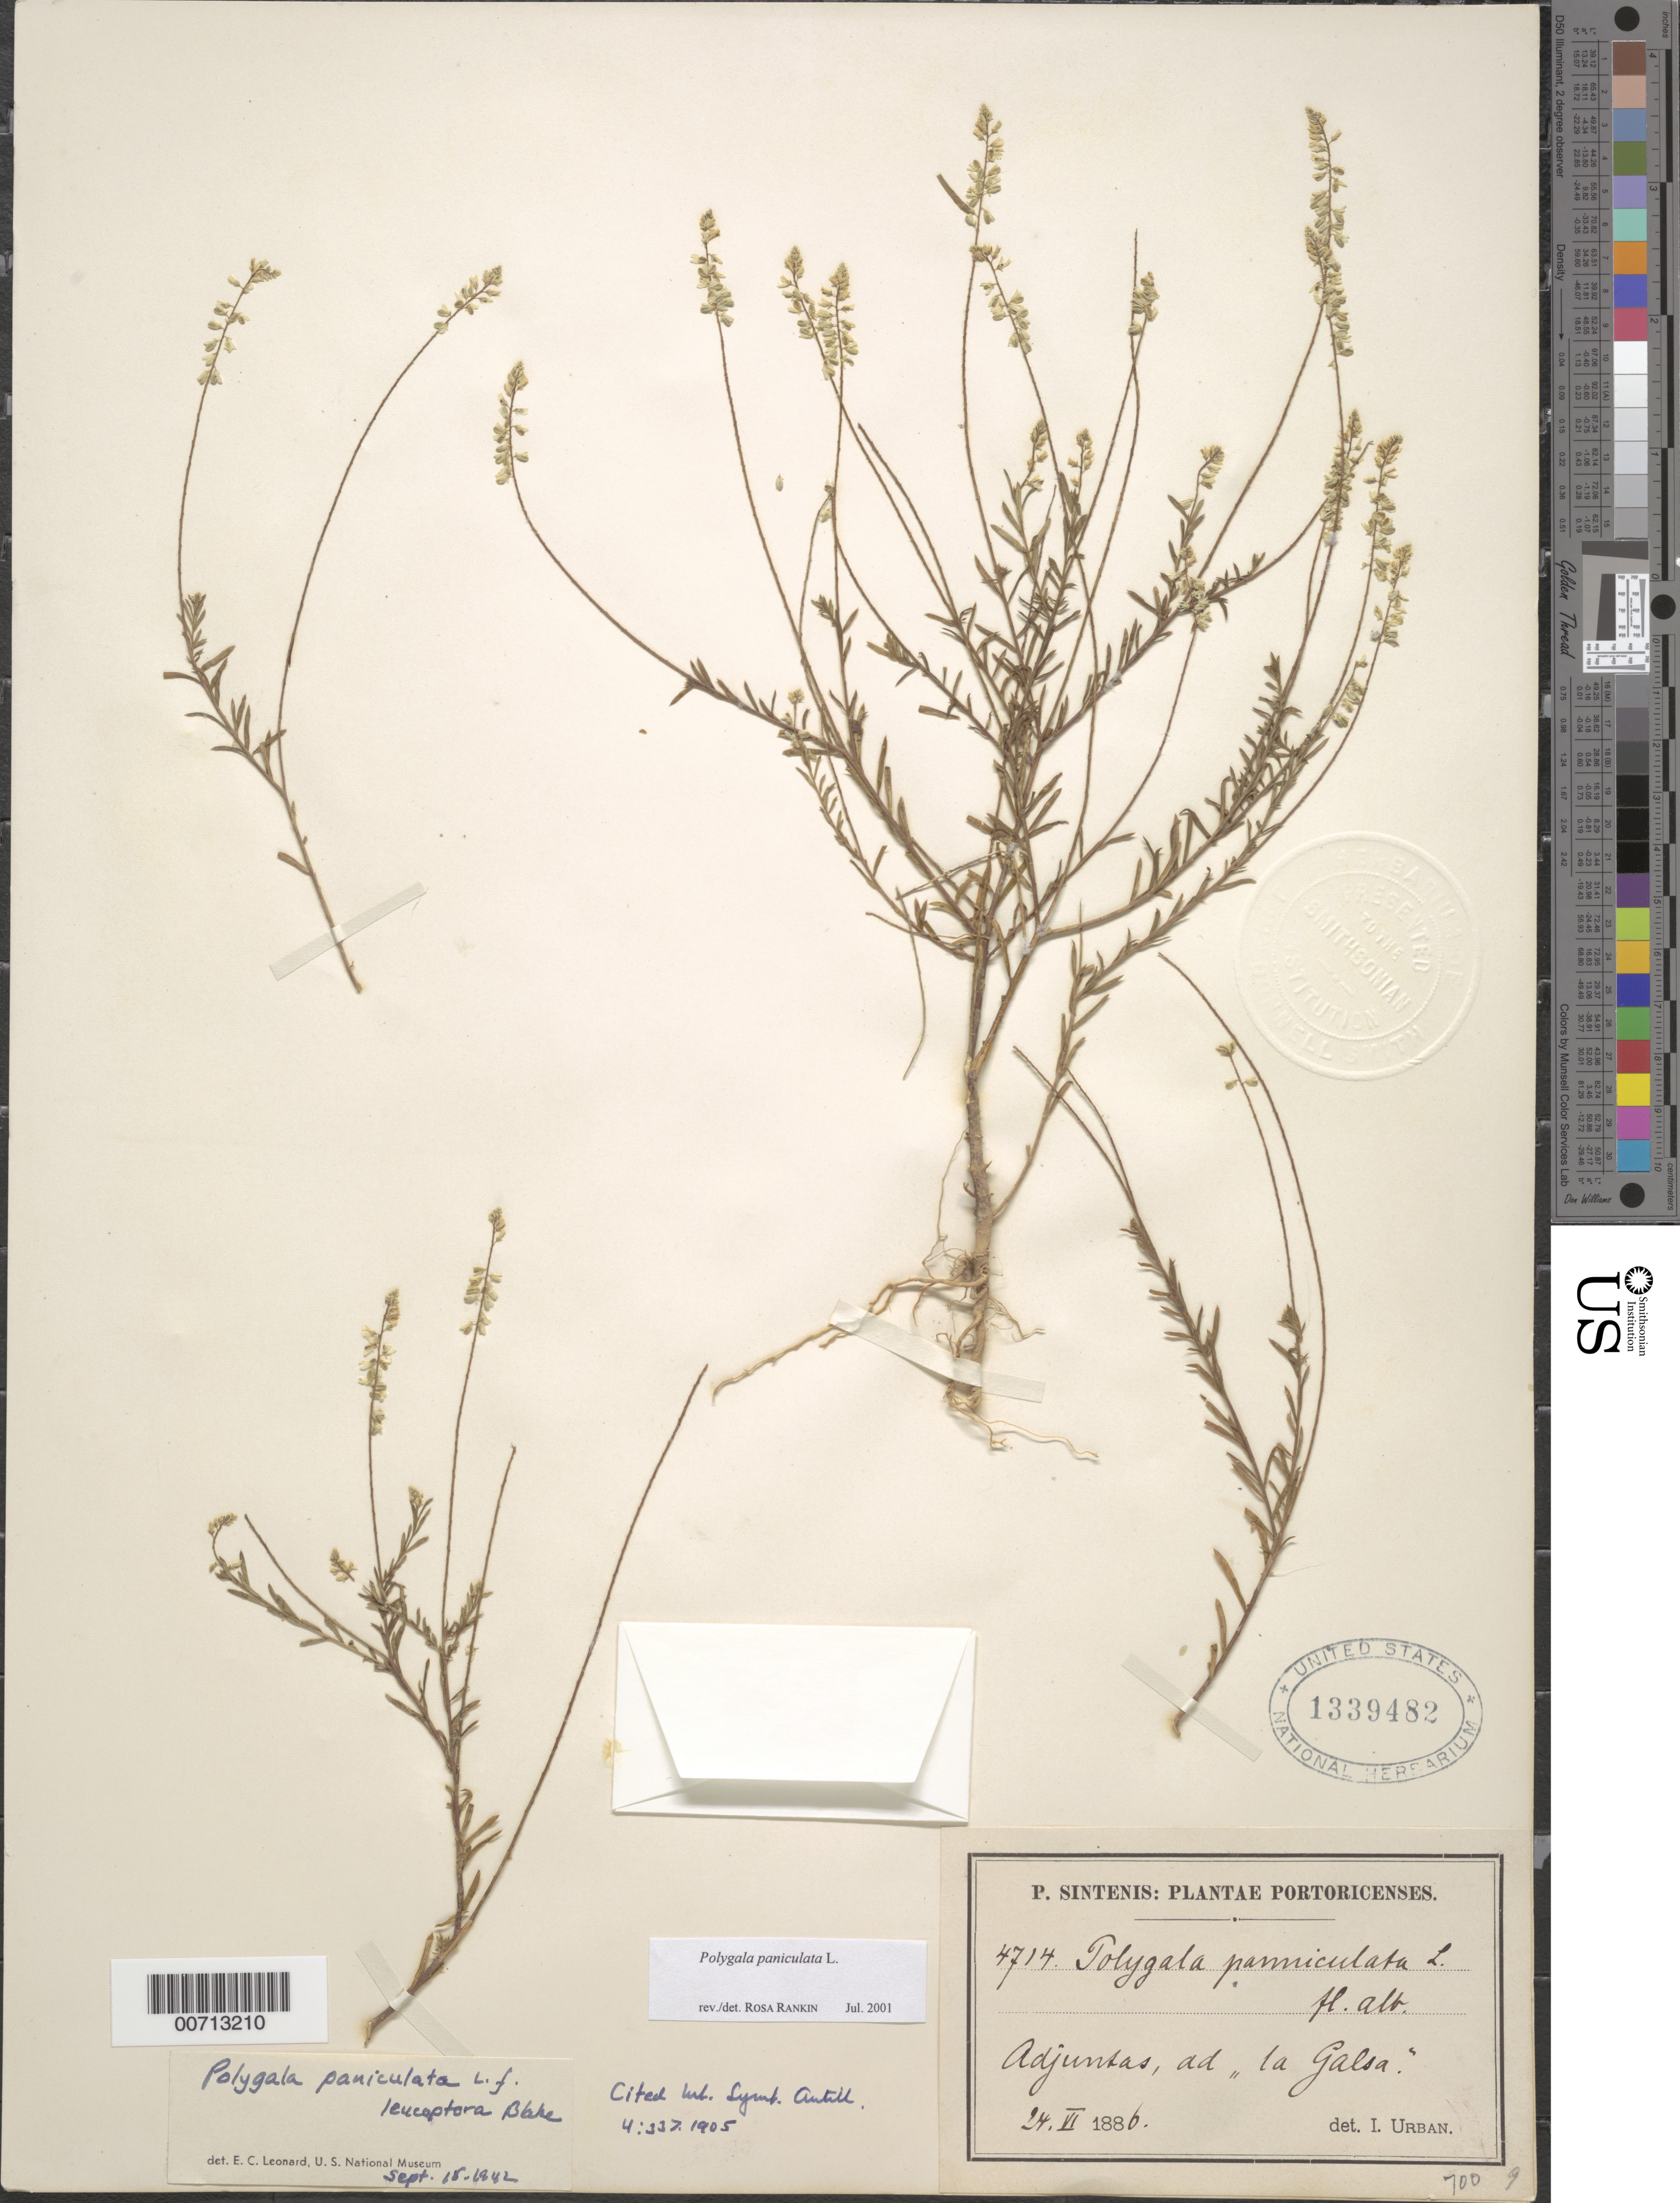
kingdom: Plantae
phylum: Tracheophyta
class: Magnoliopsida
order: Fabales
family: Polygalaceae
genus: Polygala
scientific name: Polygala paniculata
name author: L.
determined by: Rankin Rodriguez, Rosa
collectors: P. Sintenis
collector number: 4714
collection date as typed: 24 Jun 1886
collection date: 1886-06-24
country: Puerto Rico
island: Greater Antilles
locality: Adjuntas, ad la Galsa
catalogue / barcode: US 1339482